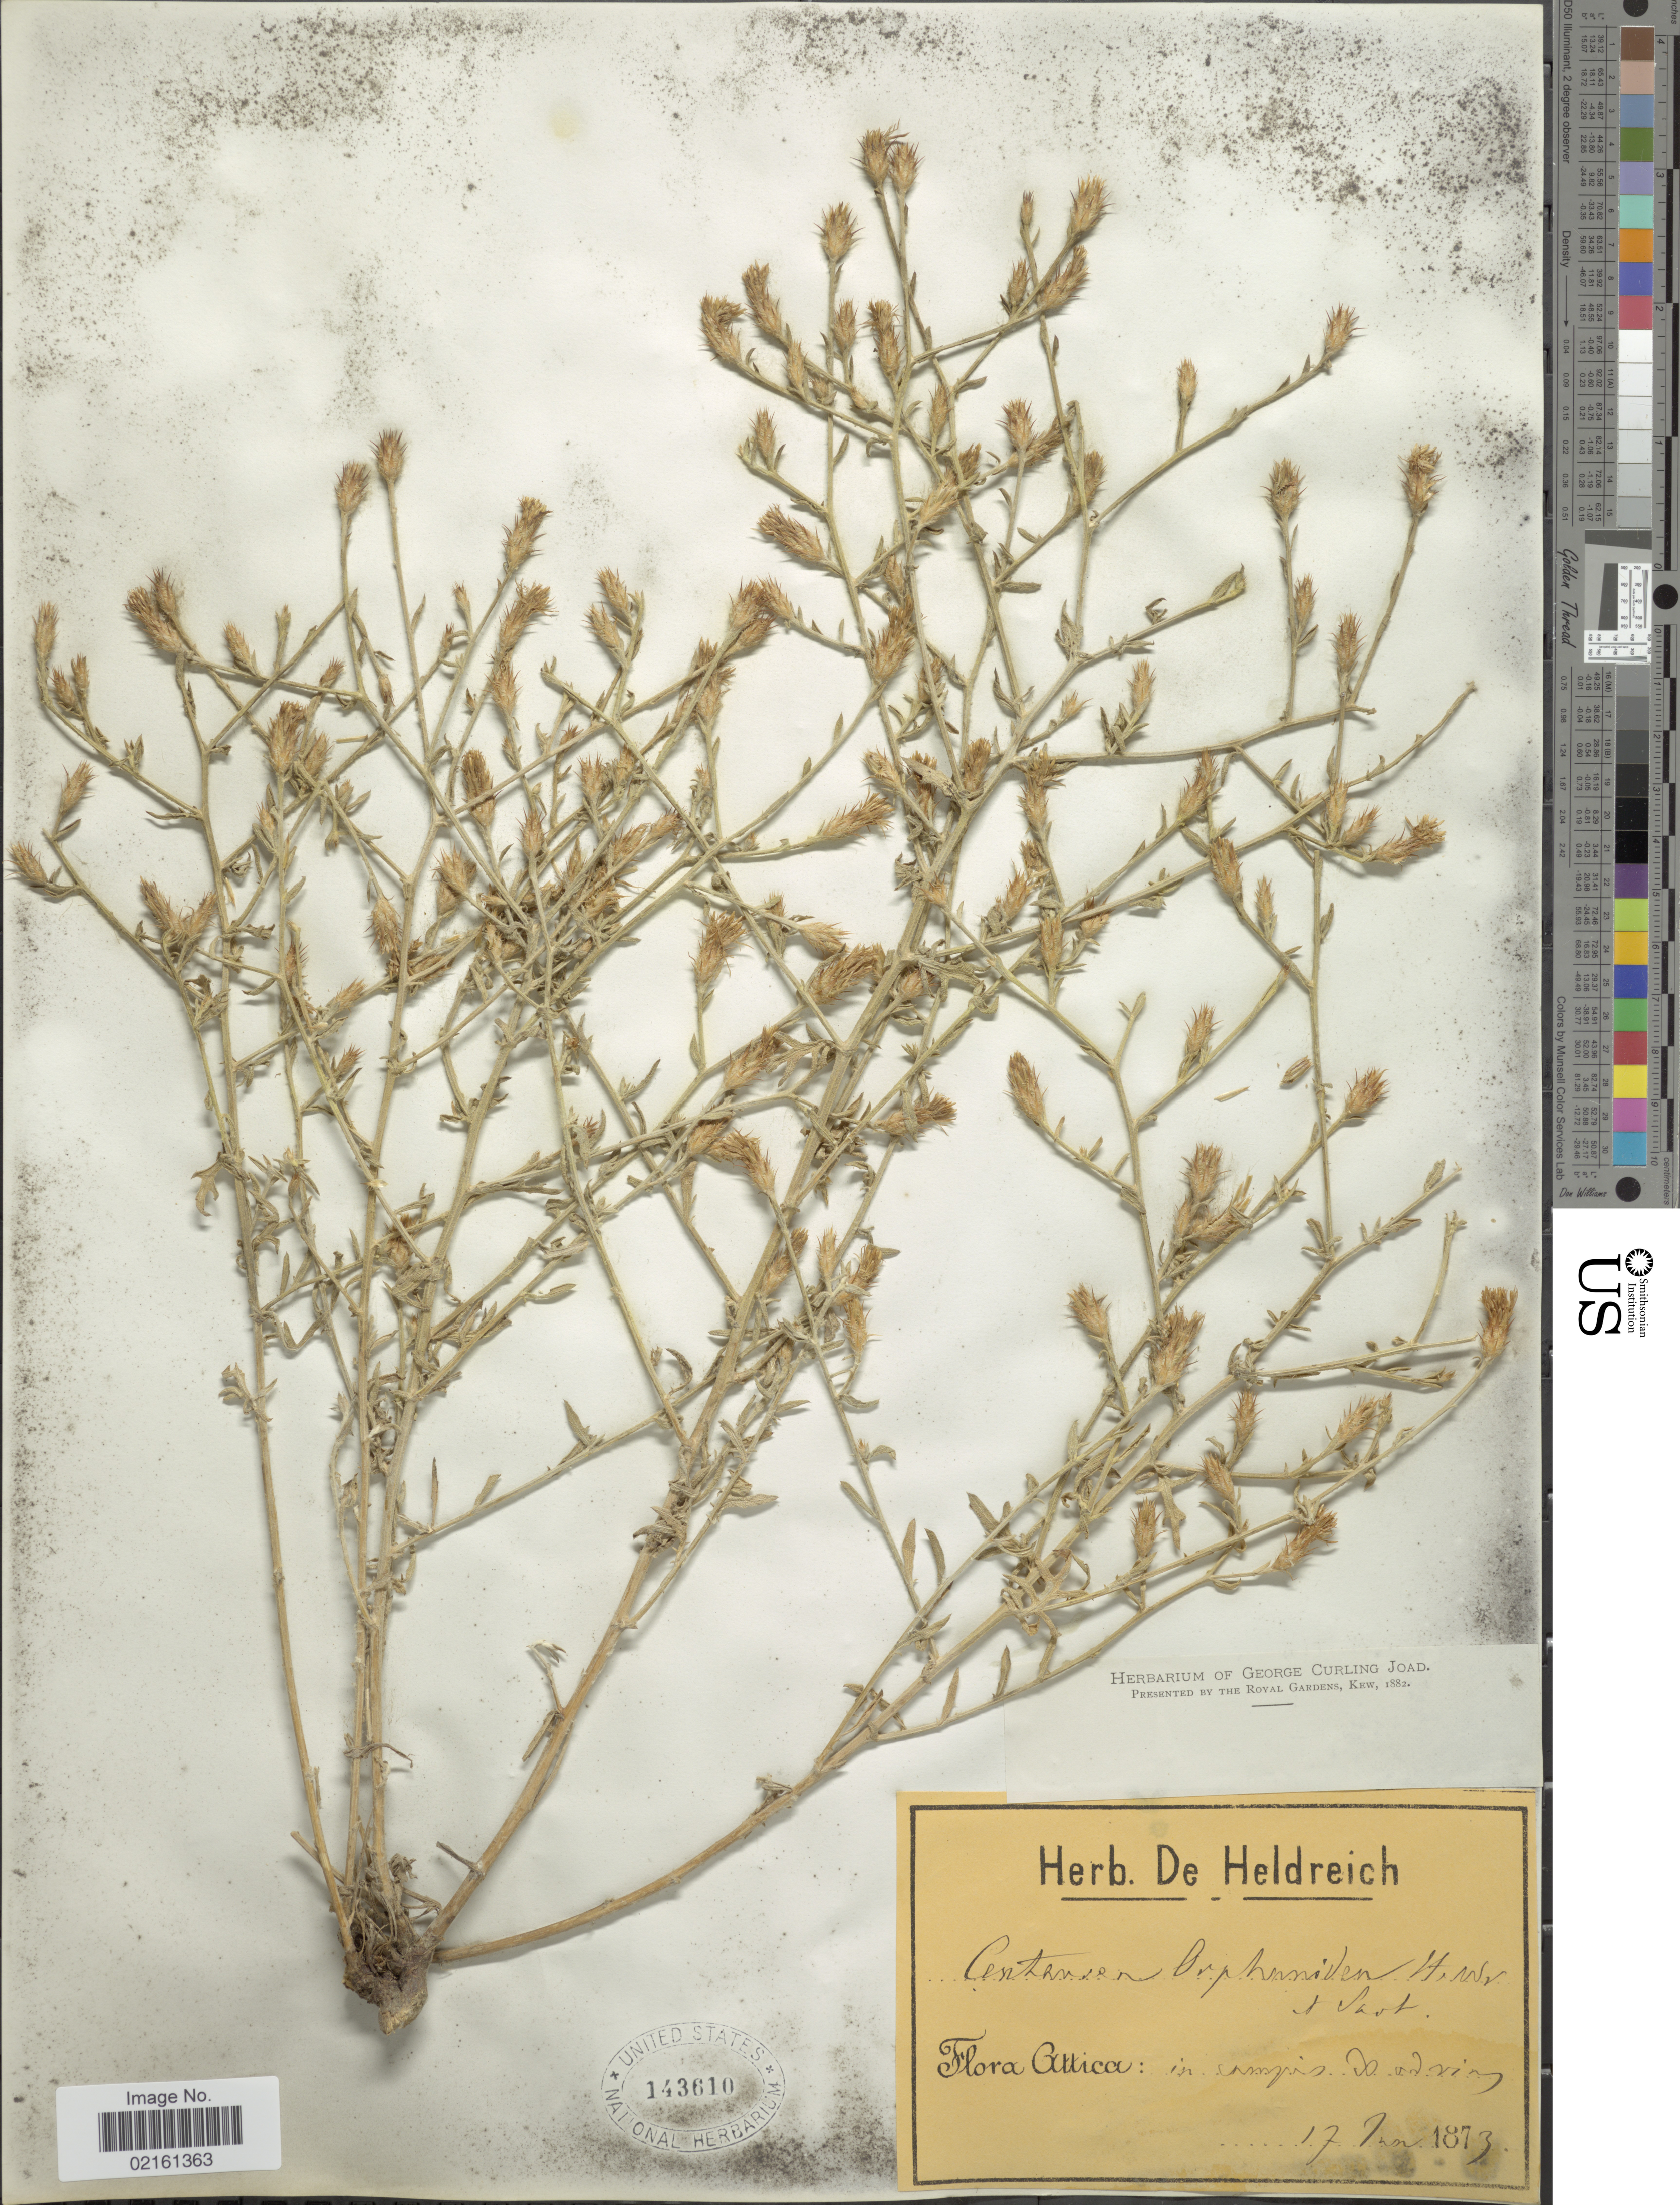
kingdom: Plantae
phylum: Tracheophyta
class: Magnoliopsida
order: Asterales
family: Asteraceae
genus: Centaurea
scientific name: Centaurea omphalodes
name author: (Benth. & Hook. f.) Coss. & Durieu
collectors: ex herb. De Heldreich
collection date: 1873-06-17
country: Greece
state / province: Attica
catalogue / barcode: US 143610